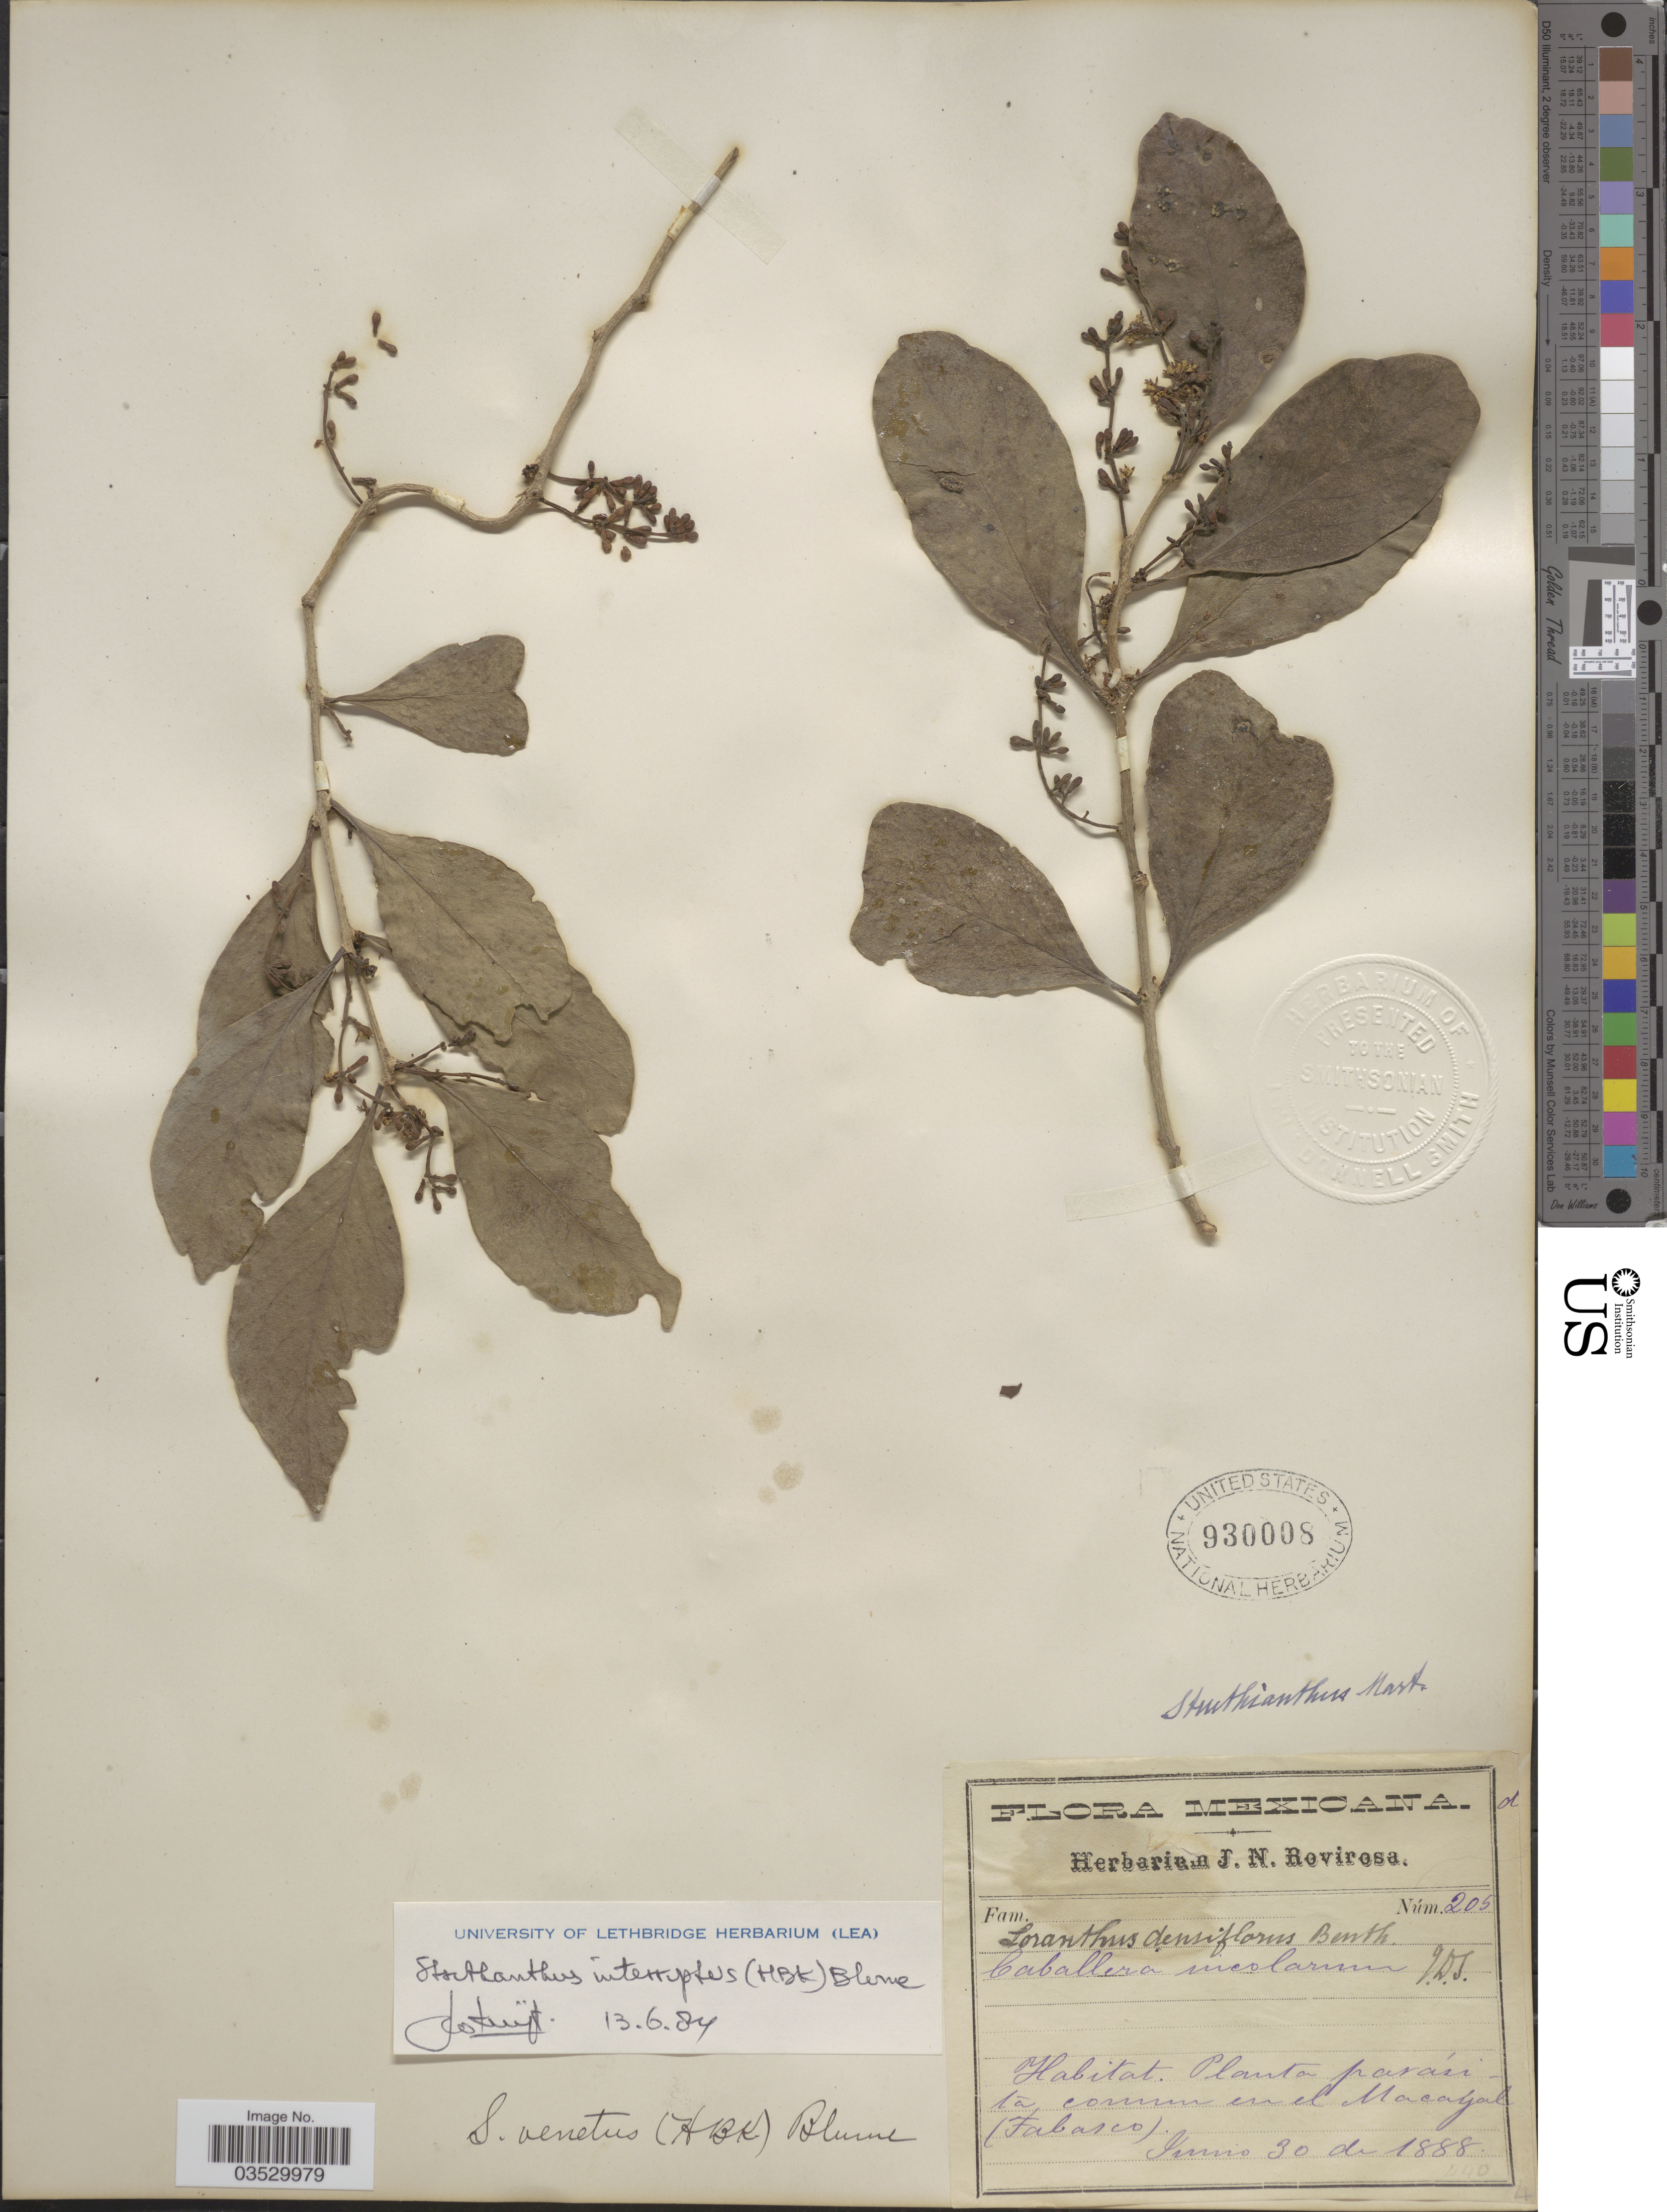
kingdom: Plantae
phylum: Tracheophyta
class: Magnoliopsida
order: Santalales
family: Loranthaceae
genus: Struthanthus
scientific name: Struthanthus interruptus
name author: (Kunth) G. Don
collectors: ex herb. J. N. Rovirosa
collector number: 205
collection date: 1888-06-30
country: Mexico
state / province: Tabasco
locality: En el Macayal.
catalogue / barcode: US 930008